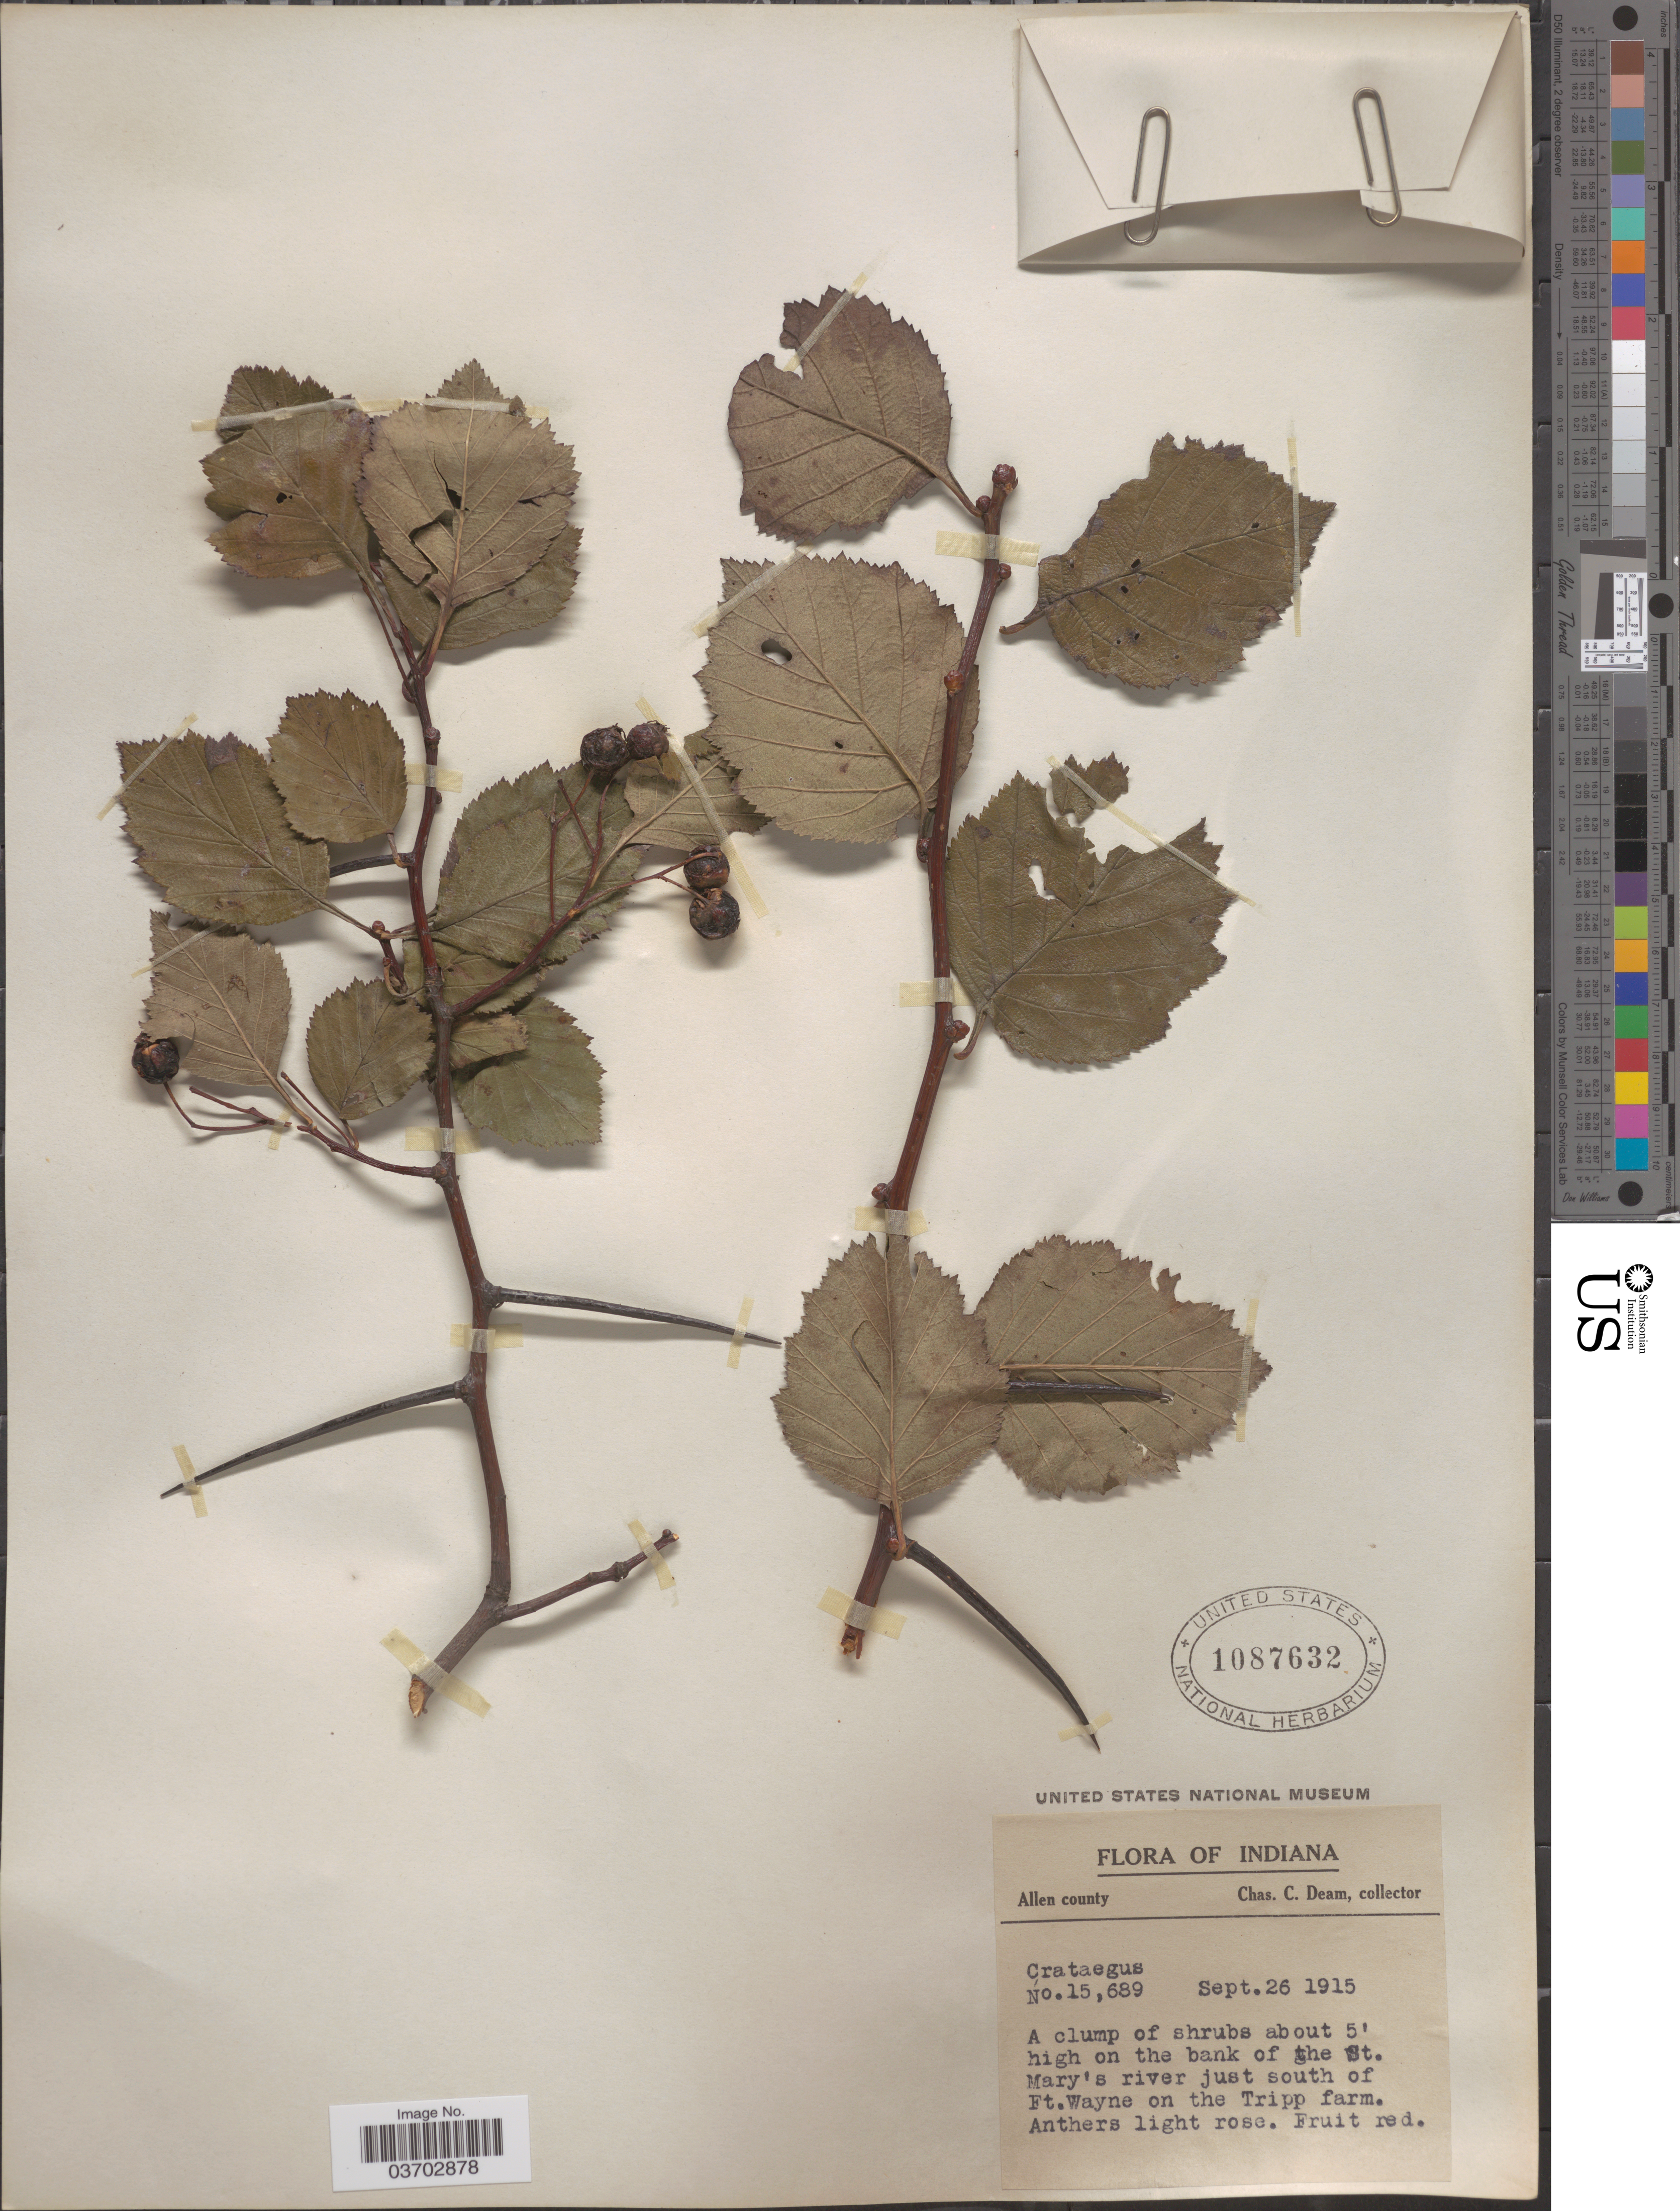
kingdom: Plantae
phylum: Tracheophyta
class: Magnoliopsida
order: Rosales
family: Rosaceae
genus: Crataegus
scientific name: Crataegus sp.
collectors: C. C. Deam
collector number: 15689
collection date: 1915-09-26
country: United States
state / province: Indiana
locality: Allen county. High on the bank of the St. Mary's river just south of Ft. Wayne on the Tripp farm.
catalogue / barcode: US 1087632